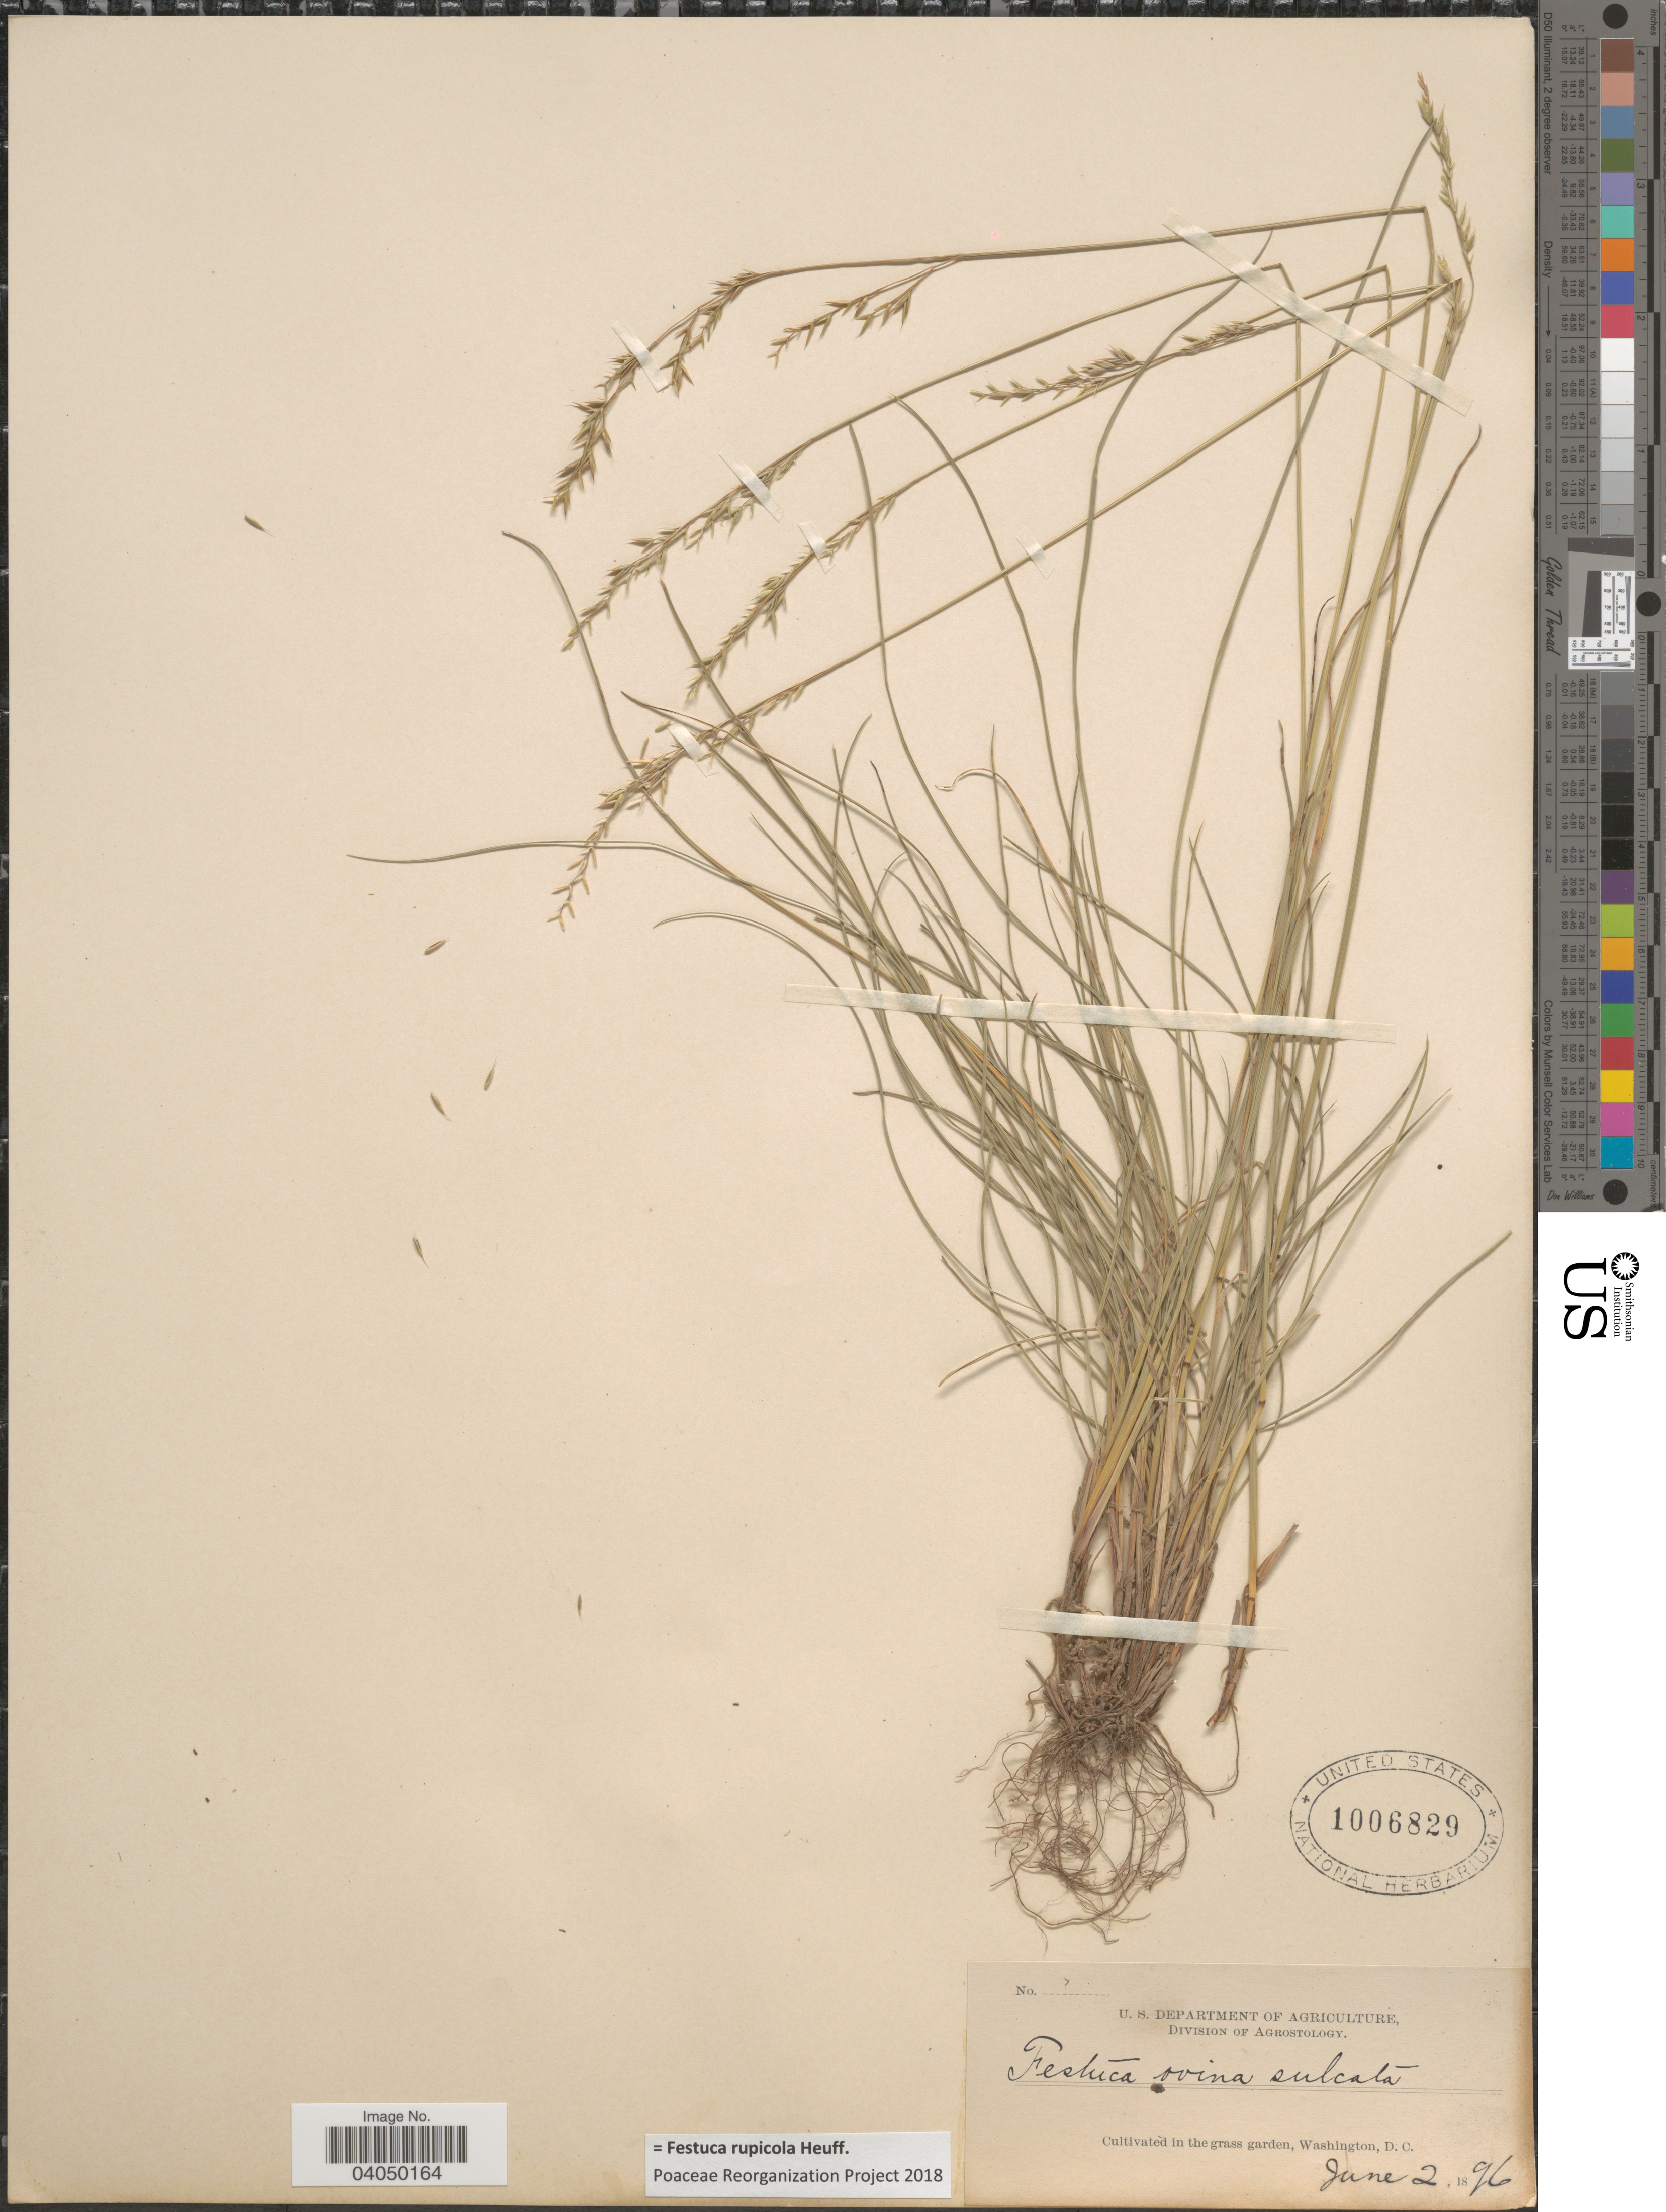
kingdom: Plantae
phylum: Tracheophyta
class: Liliopsida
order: Poales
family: Poaceae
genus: Festuca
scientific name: Festuca rupicola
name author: Heuff.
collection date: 1896-06-02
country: United States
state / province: District of Columbia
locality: In the grass garden, Washington.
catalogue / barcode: US 1006829